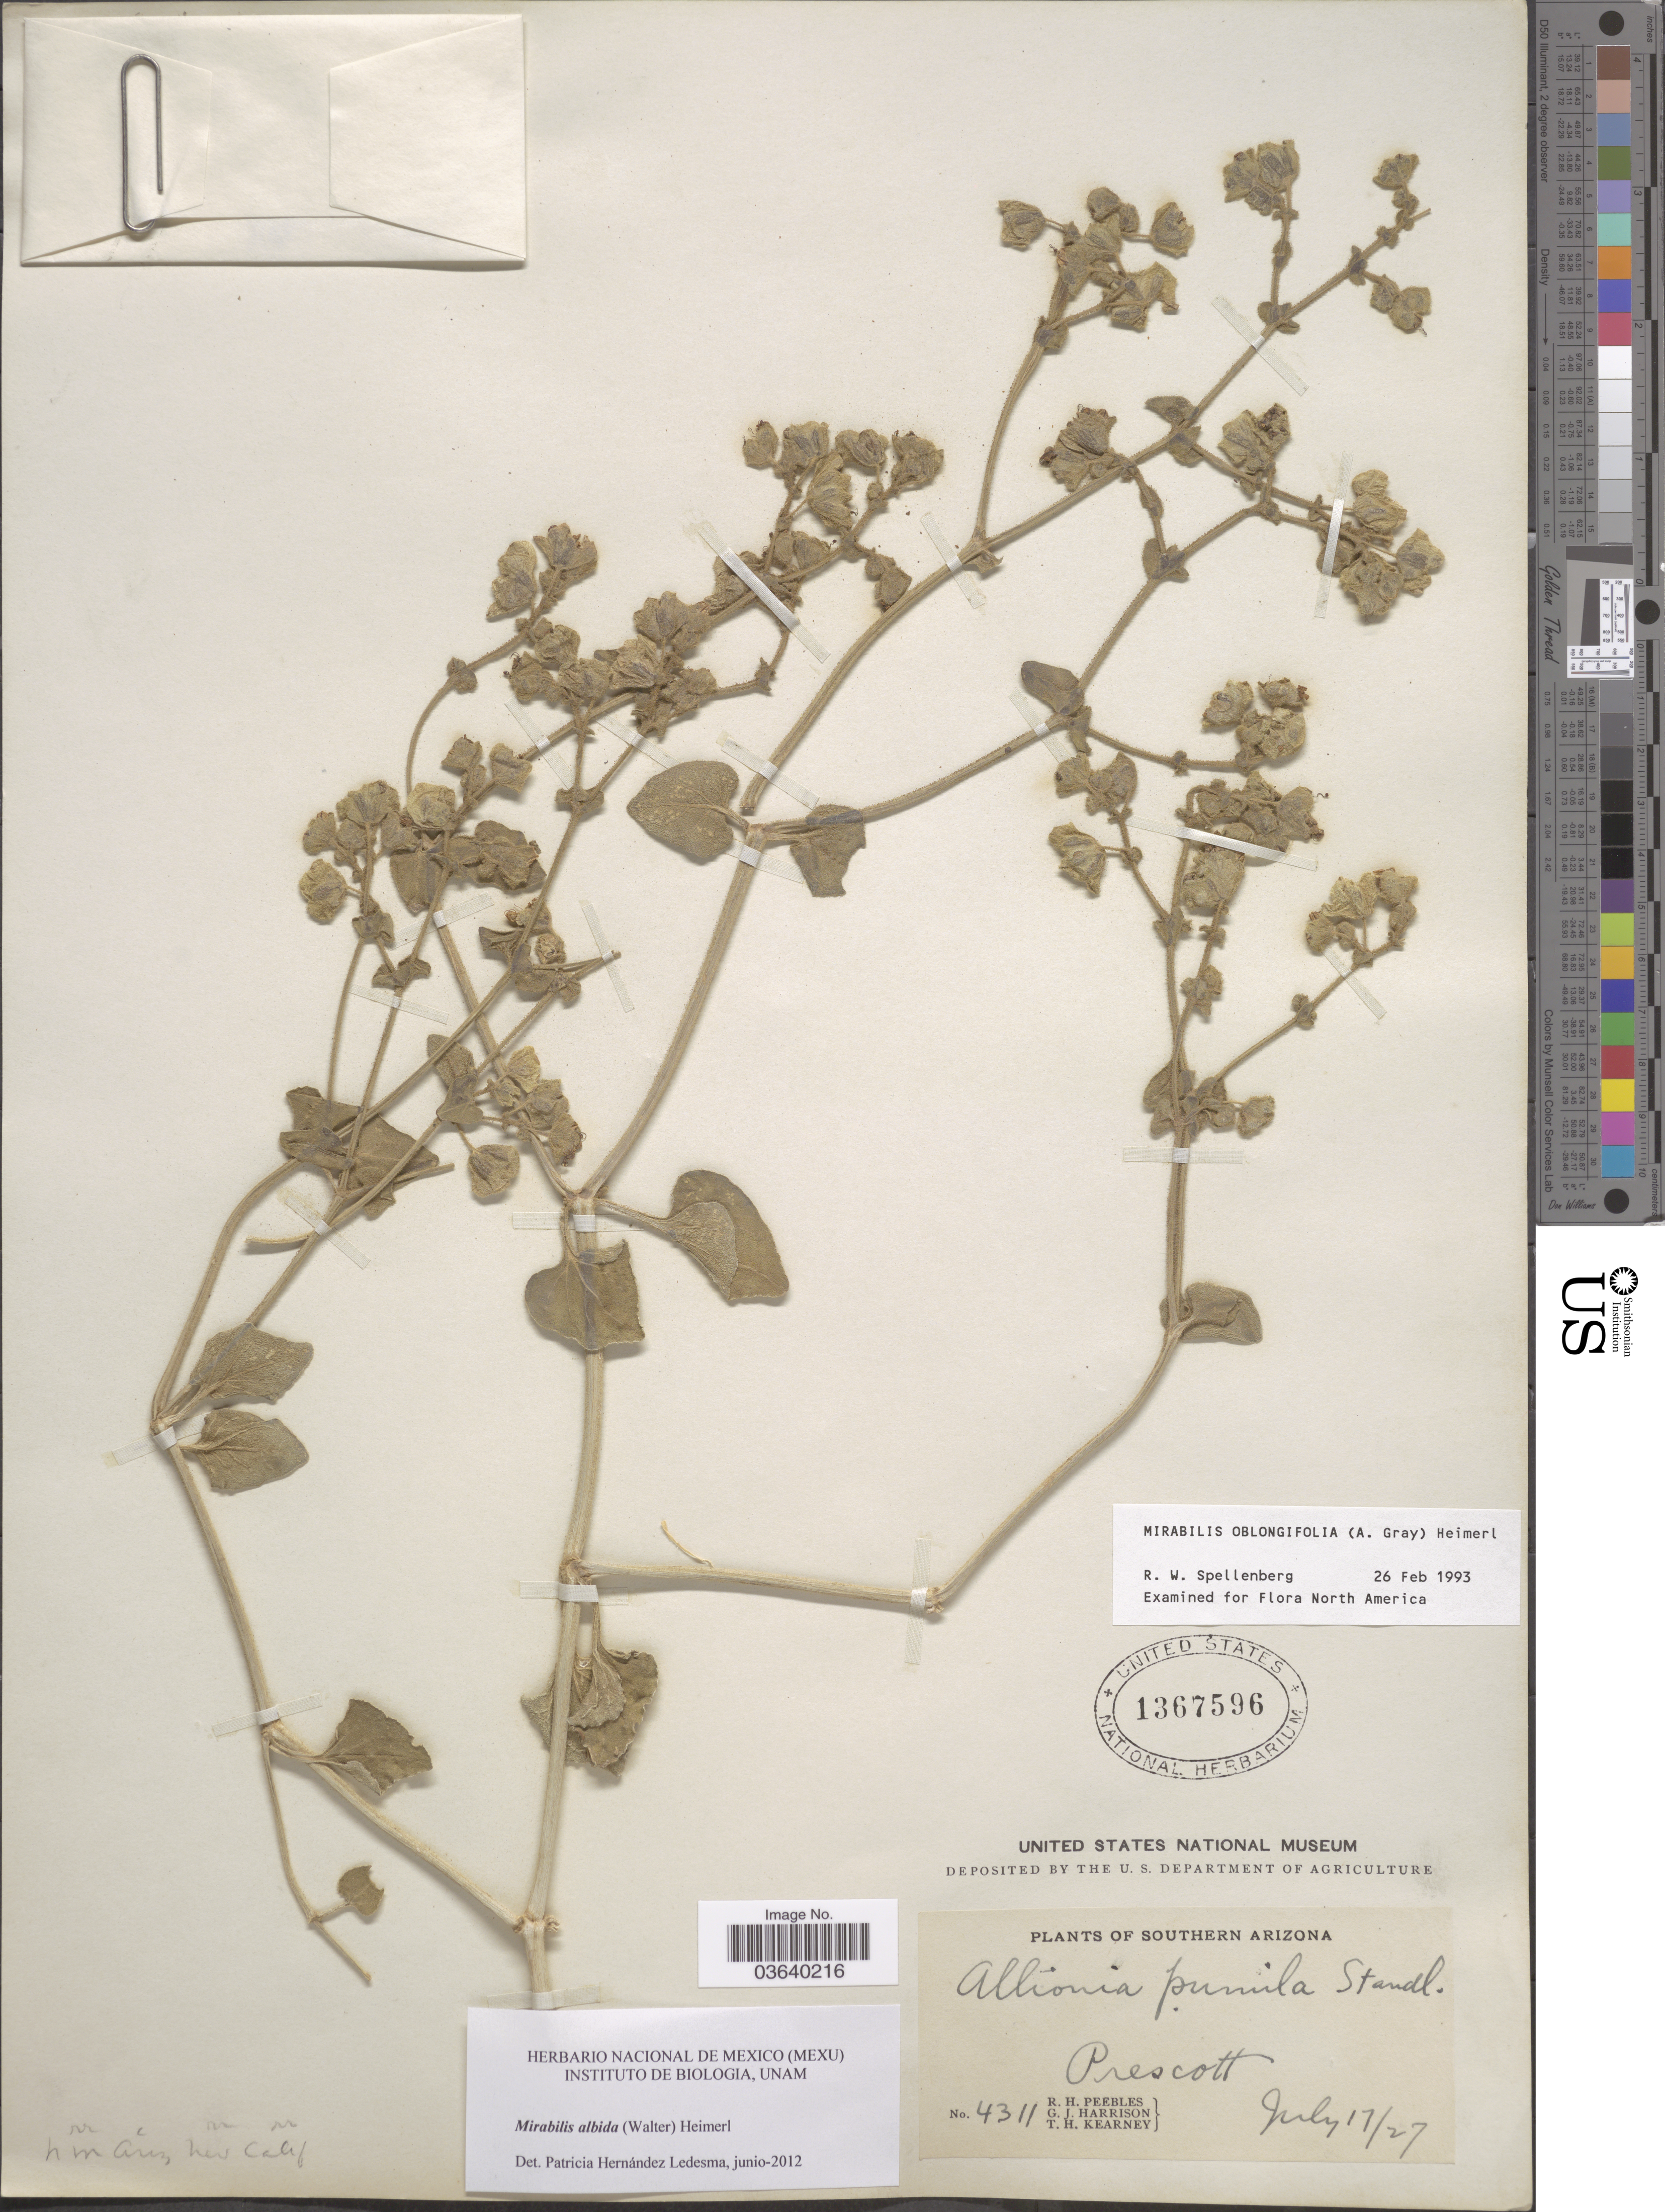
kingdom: Plantae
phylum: Tracheophyta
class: Magnoliopsida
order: Caryophyllales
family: Nyctaginaceae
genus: Mirabilis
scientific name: Mirabilis albida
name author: (Walter) Heimerl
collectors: R. H. Peebles, G. J. Harrison & T. H. Kearney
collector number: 4311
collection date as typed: Transcribed d/m/y: 17/7/27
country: United States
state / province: Arizona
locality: Southern Arizona. Prescott.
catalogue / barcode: US 1367596